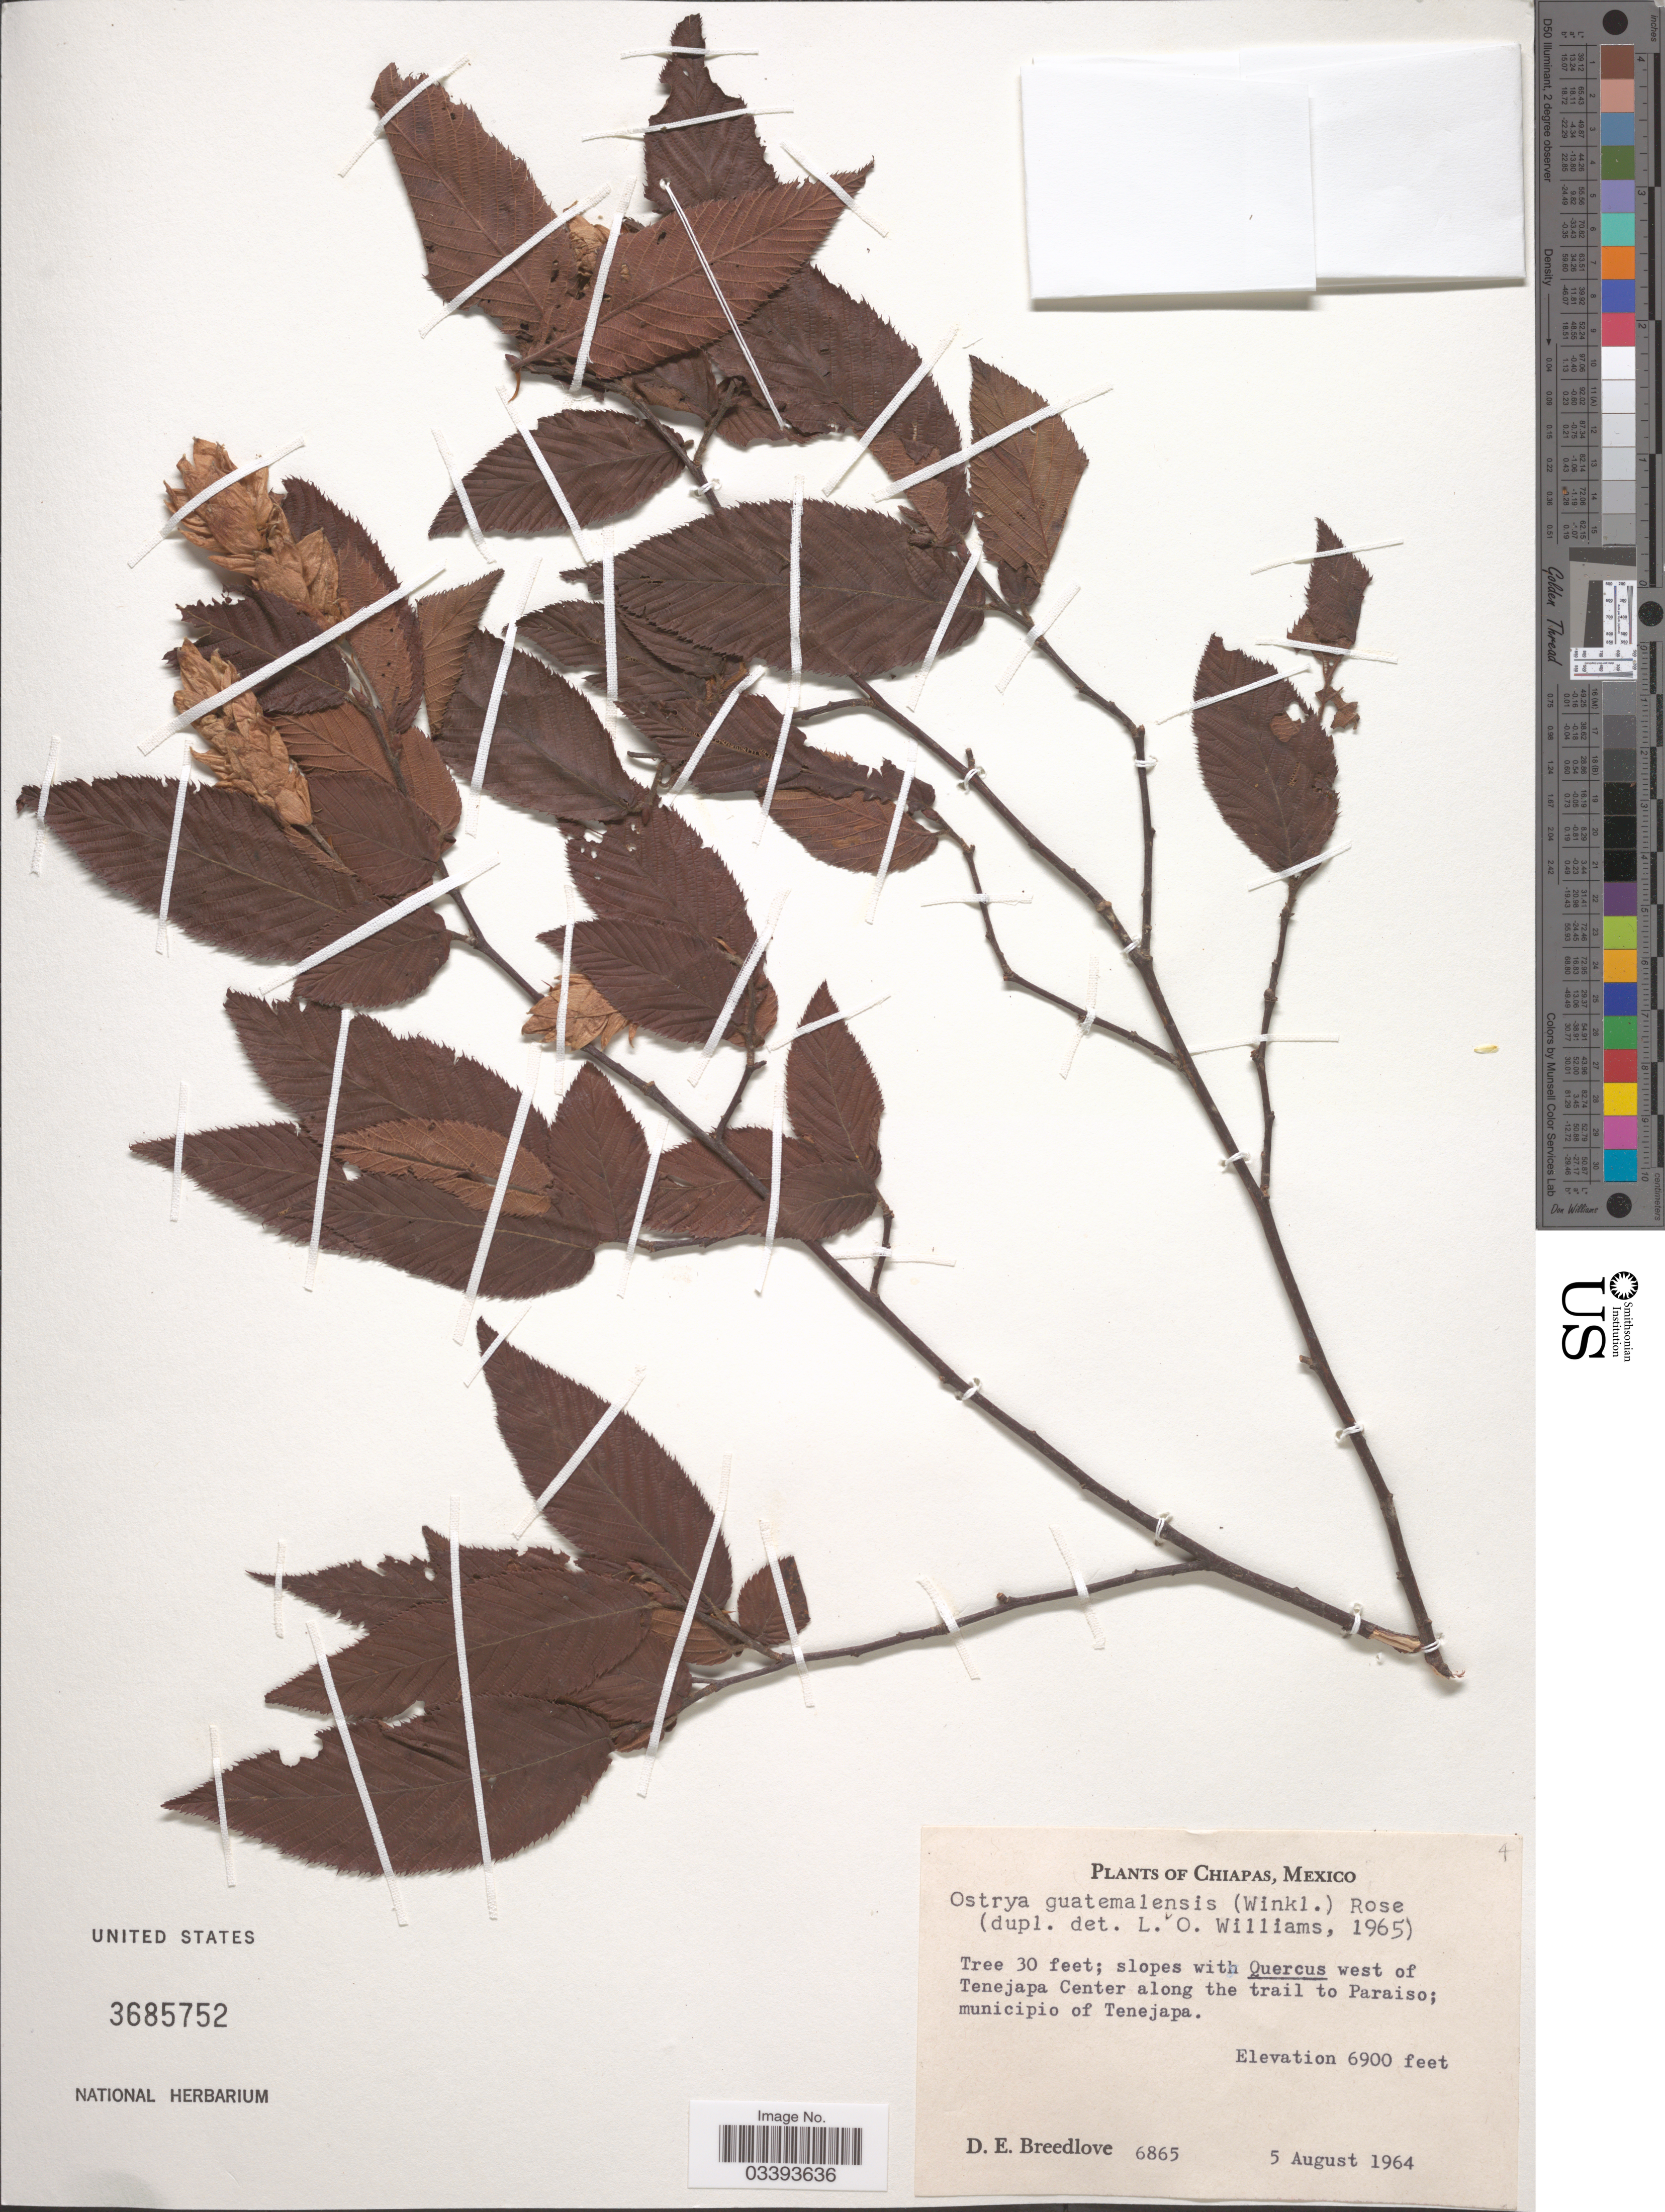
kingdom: Plantae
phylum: Tracheophyta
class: Magnoliopsida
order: Fagales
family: Betulaceae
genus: Ostrya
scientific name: Ostrya guatemalensis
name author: (H.J.P. Winkl.) Rose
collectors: D. E. Breedlove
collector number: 6865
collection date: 1964-08-05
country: Mexico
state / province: Chiapas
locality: West of Tenejapa Center along the trail to Paraiso; municipio of Tenejapa.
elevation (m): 2103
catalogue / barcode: US 3685752